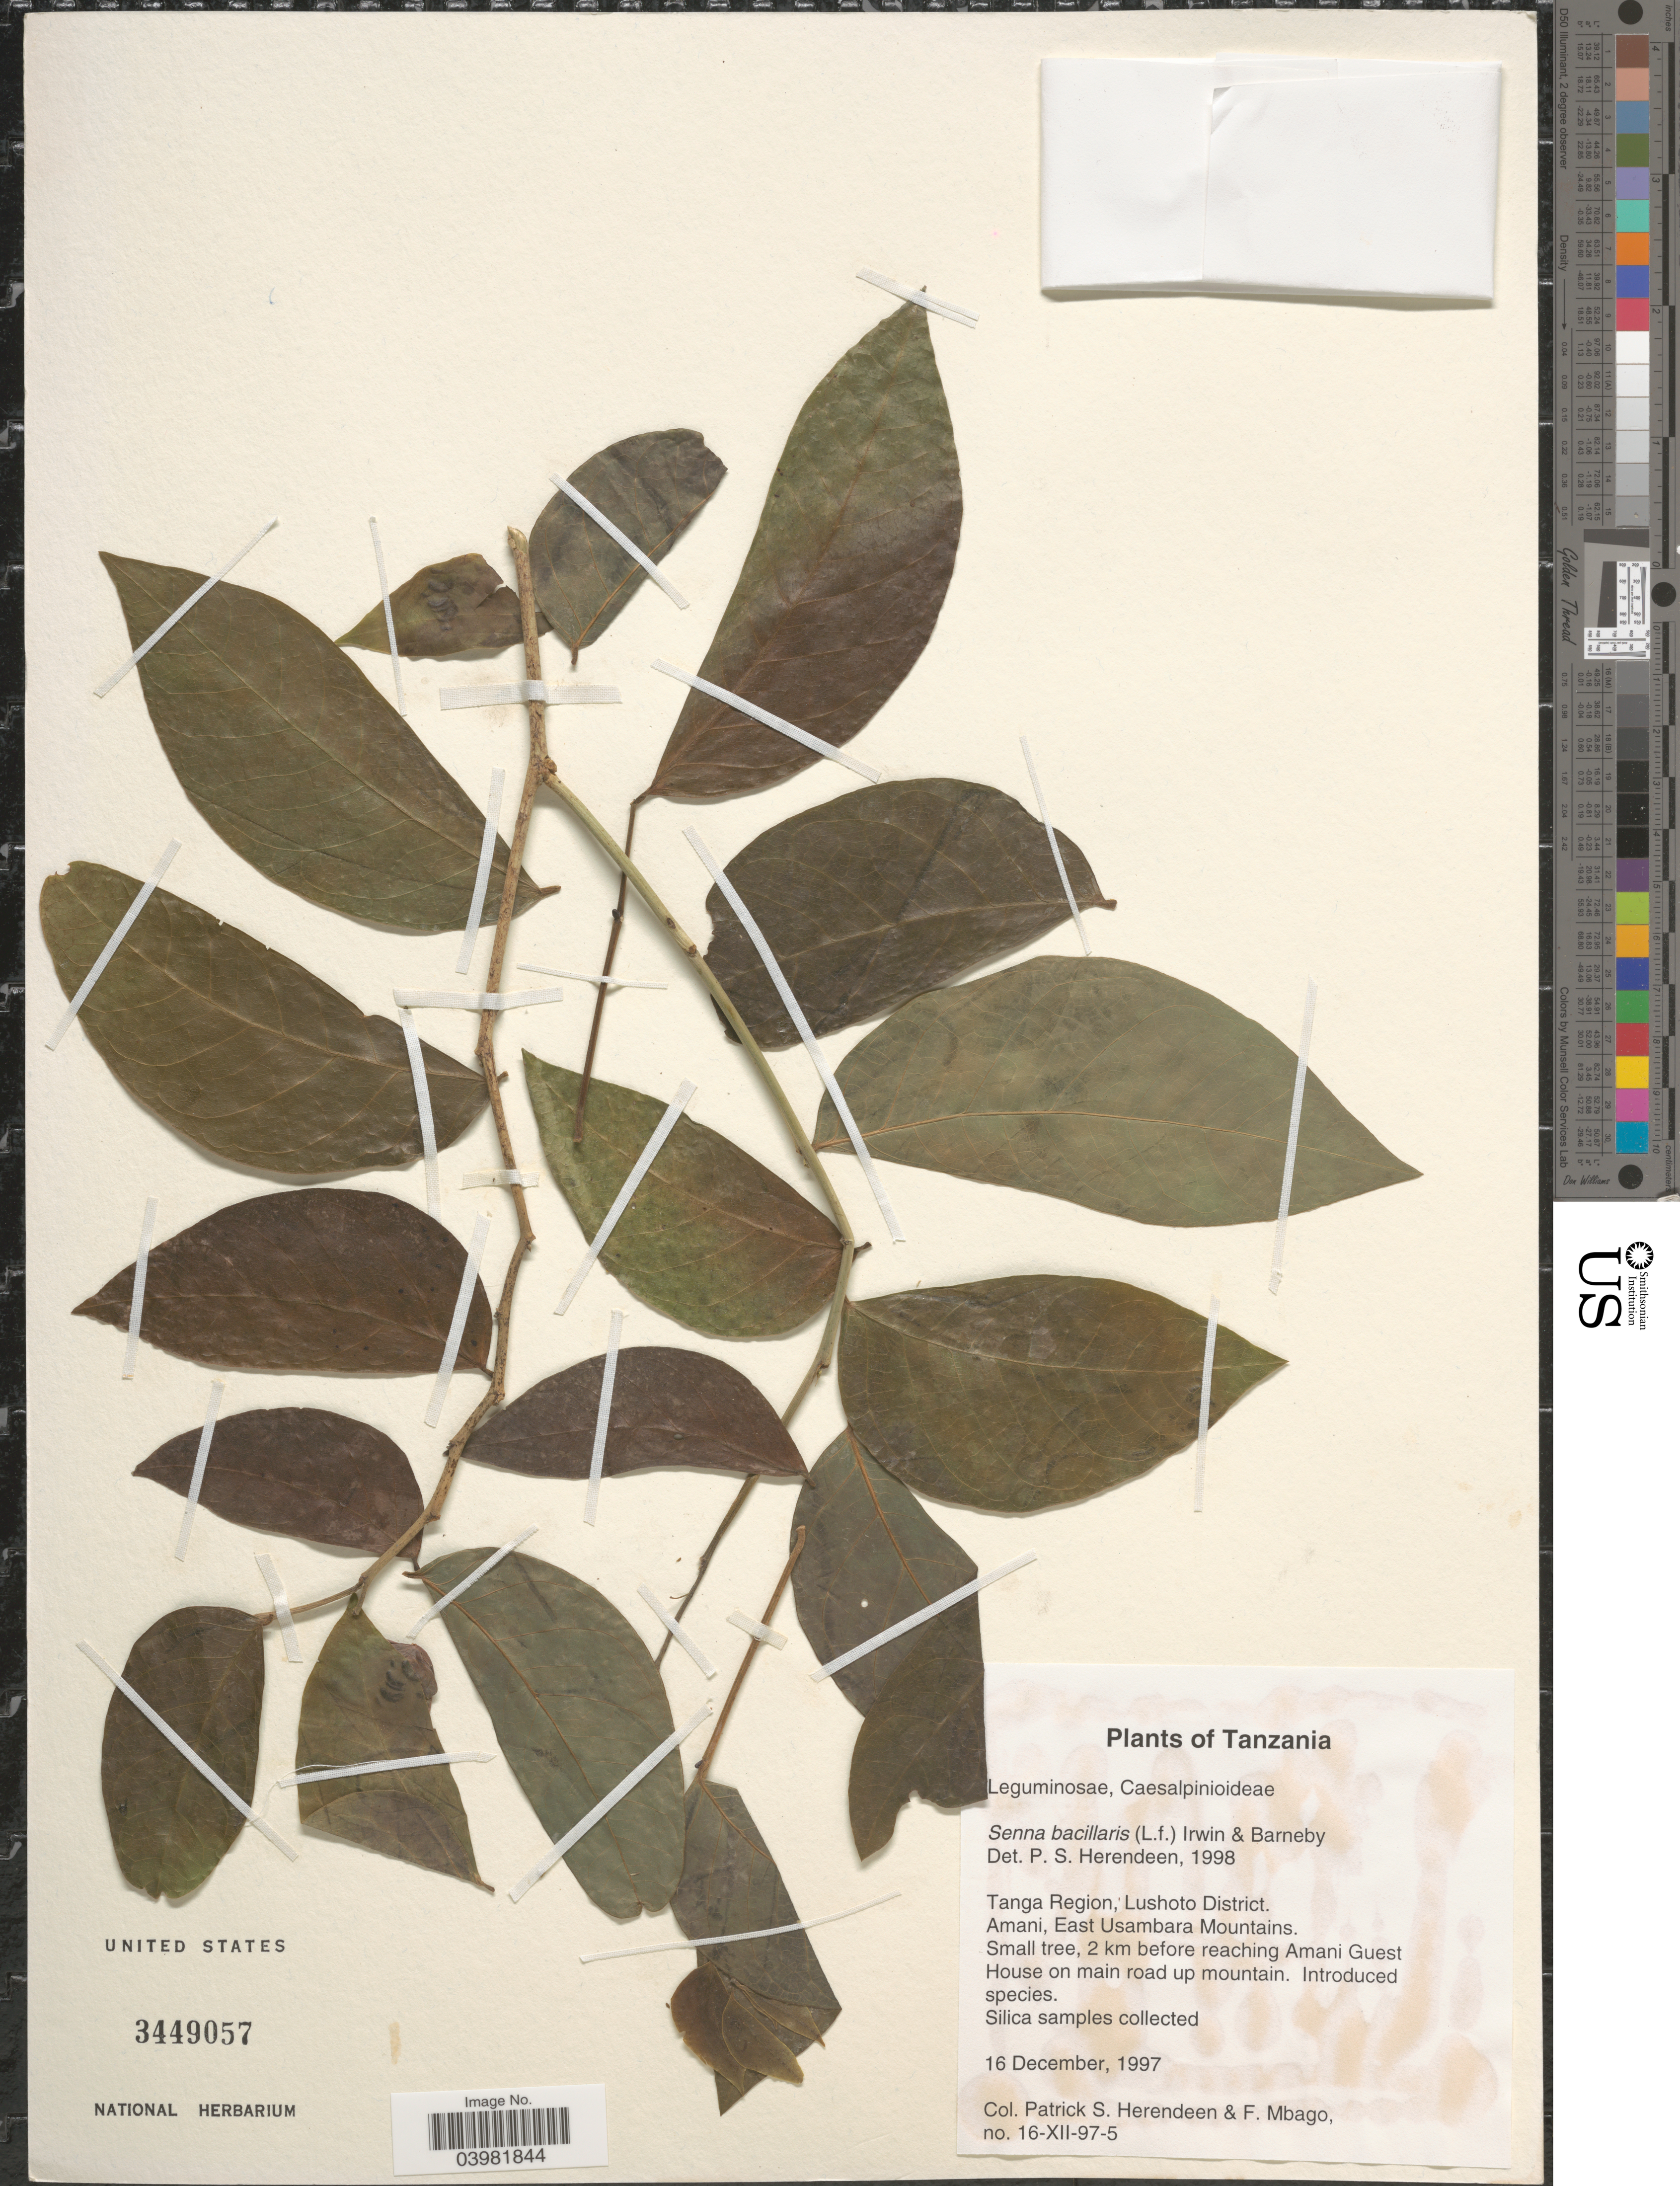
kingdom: Plantae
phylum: Tracheophyta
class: Magnoliopsida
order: Fabales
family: Fabaceae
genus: Senna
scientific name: Senna bacillaris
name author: (L. f.) H.S. Irwin & Barneby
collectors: P. S. Herendeen & F. Mbago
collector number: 16-XII-97-5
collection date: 1997-12-16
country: Tanzania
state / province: Tanga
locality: Tanga Region, Lushoto District. Amani, East Usambara Mountains. 2 km before reaching Amani Guest House on main road up mountain.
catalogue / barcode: US 3449057